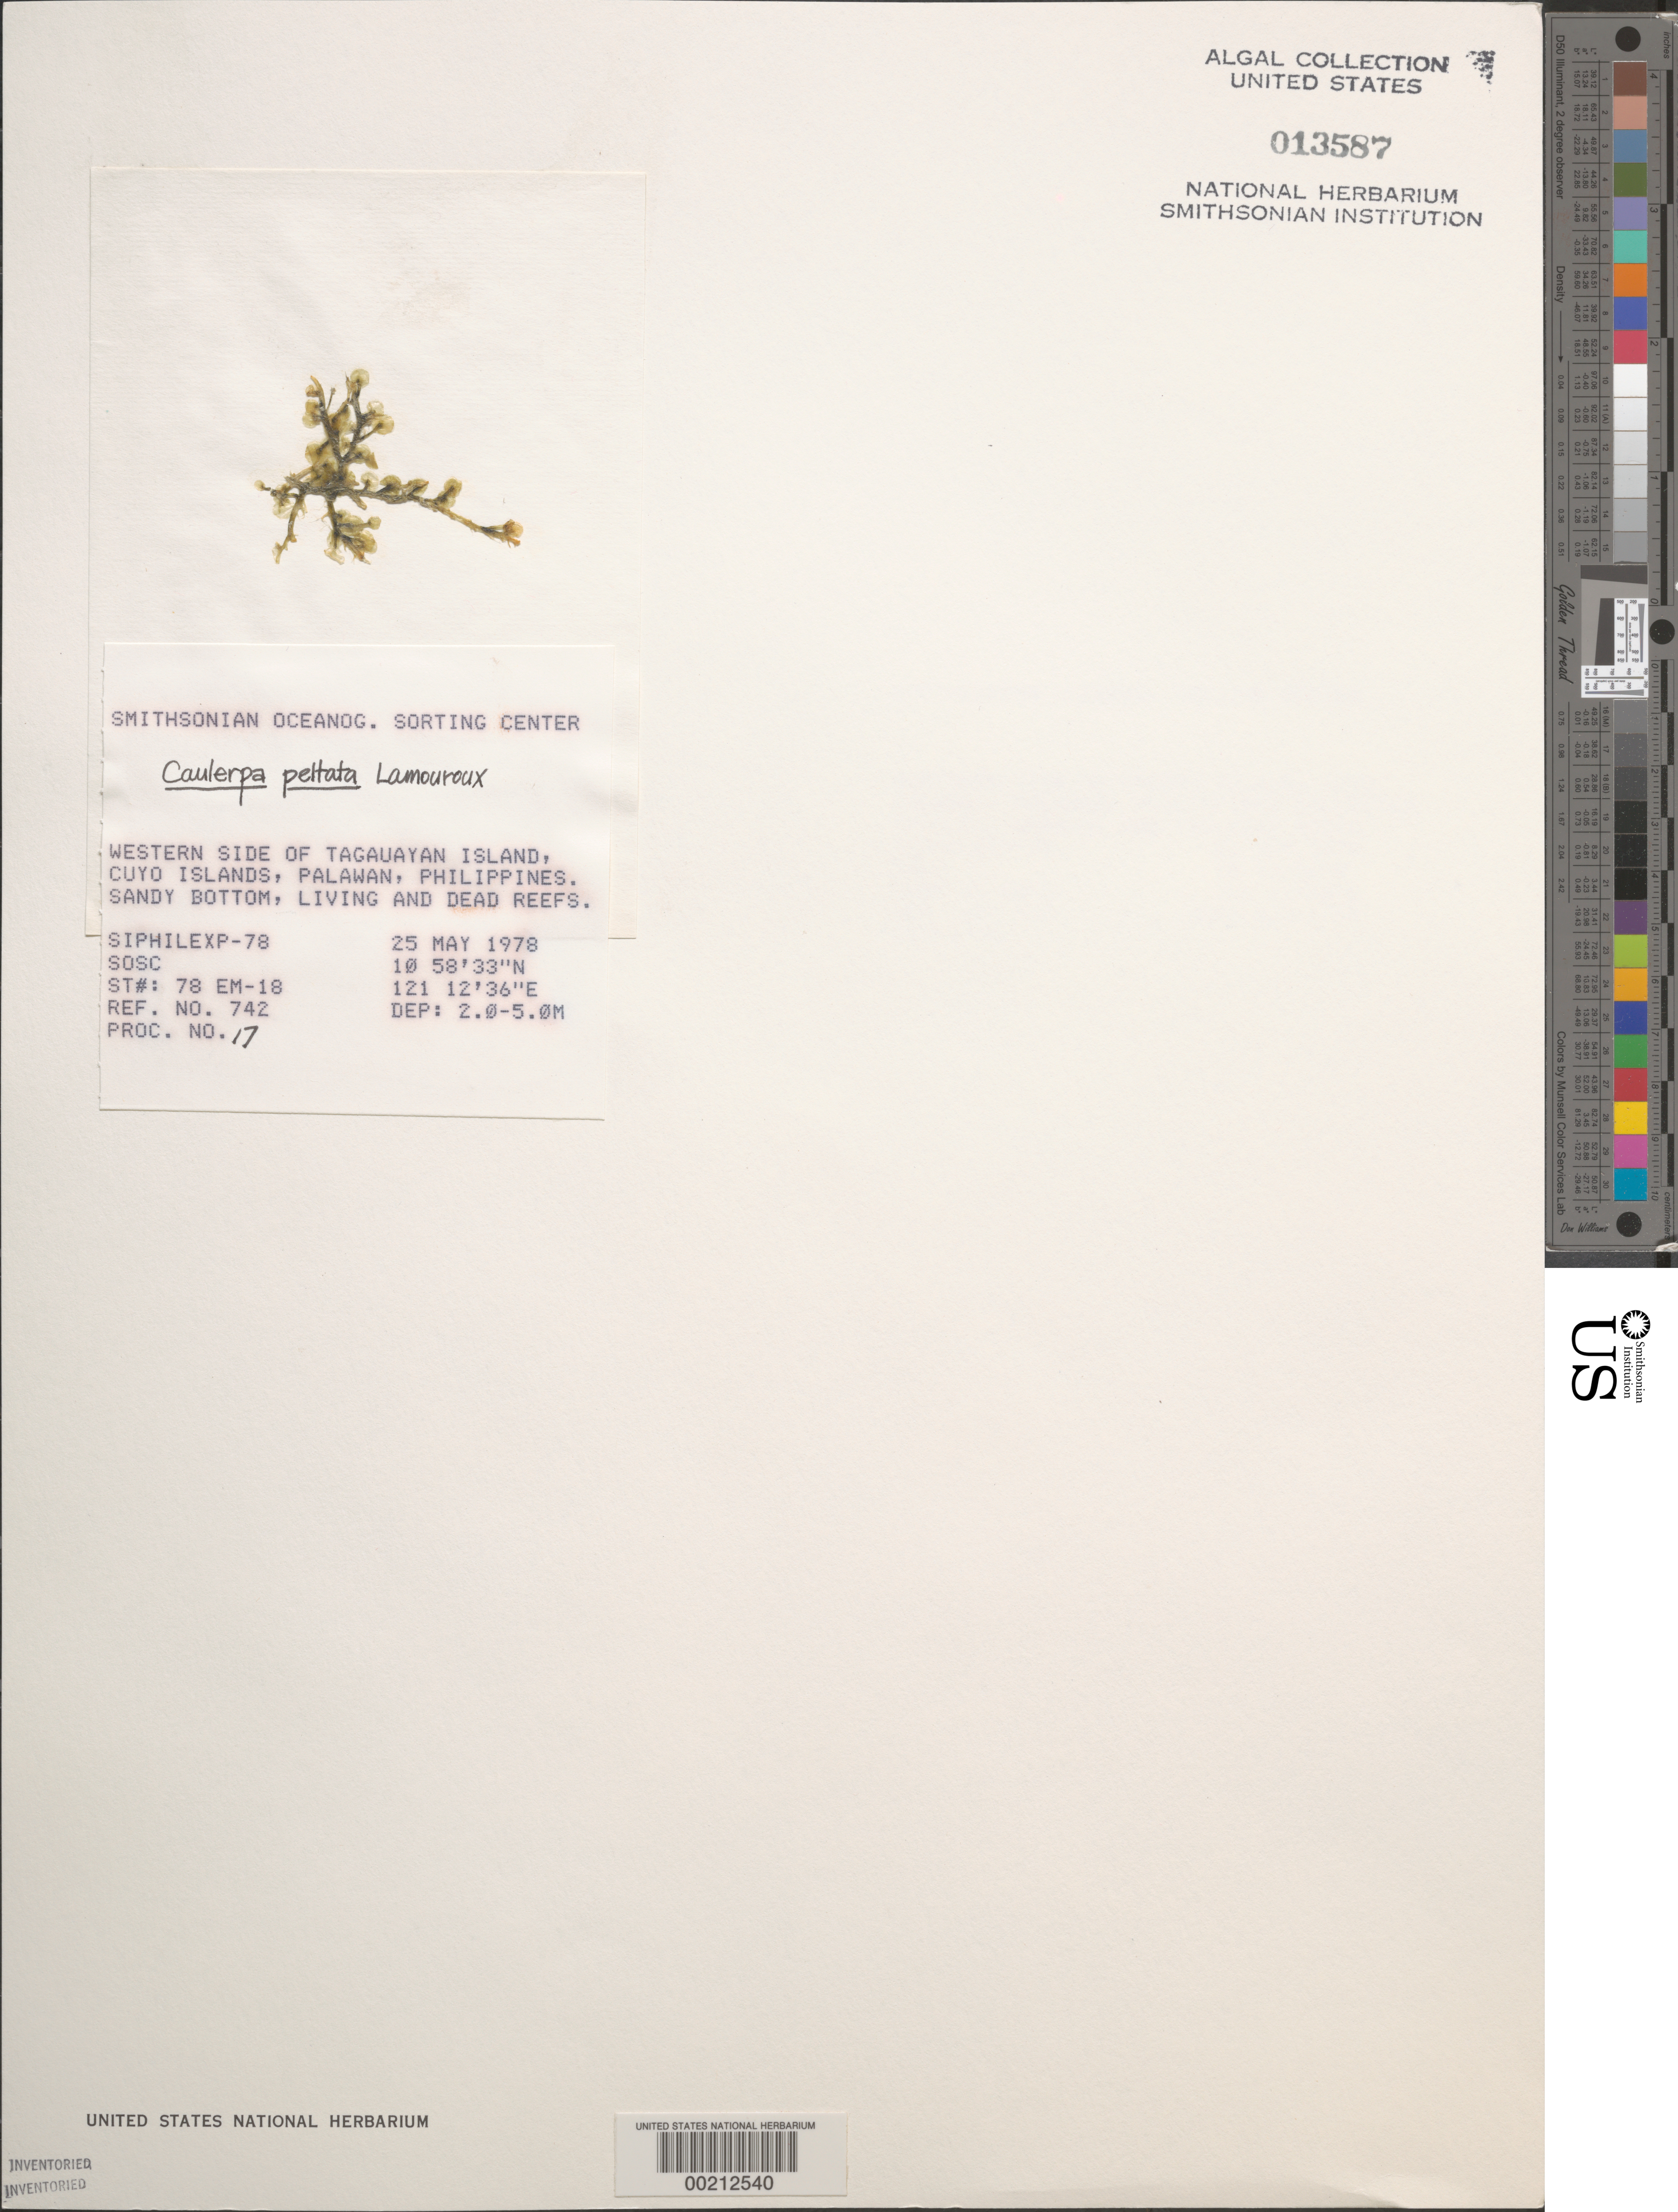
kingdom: Plantae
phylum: Chlorophyta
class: Ulvophyceae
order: Cladophorales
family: Cladophoraceae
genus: Cladophora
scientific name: Cladophora glomerata var. crassior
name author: (C. Agardh) C. Hoek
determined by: Algae name updating Project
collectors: SOSC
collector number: Station 78 Em-18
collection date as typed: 25 May 1978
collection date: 1978-05-25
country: Philippines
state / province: Mimaropa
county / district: Palawan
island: Tagauayan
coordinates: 10 58' 33" N, 121 12' 36" E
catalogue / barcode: US 13587